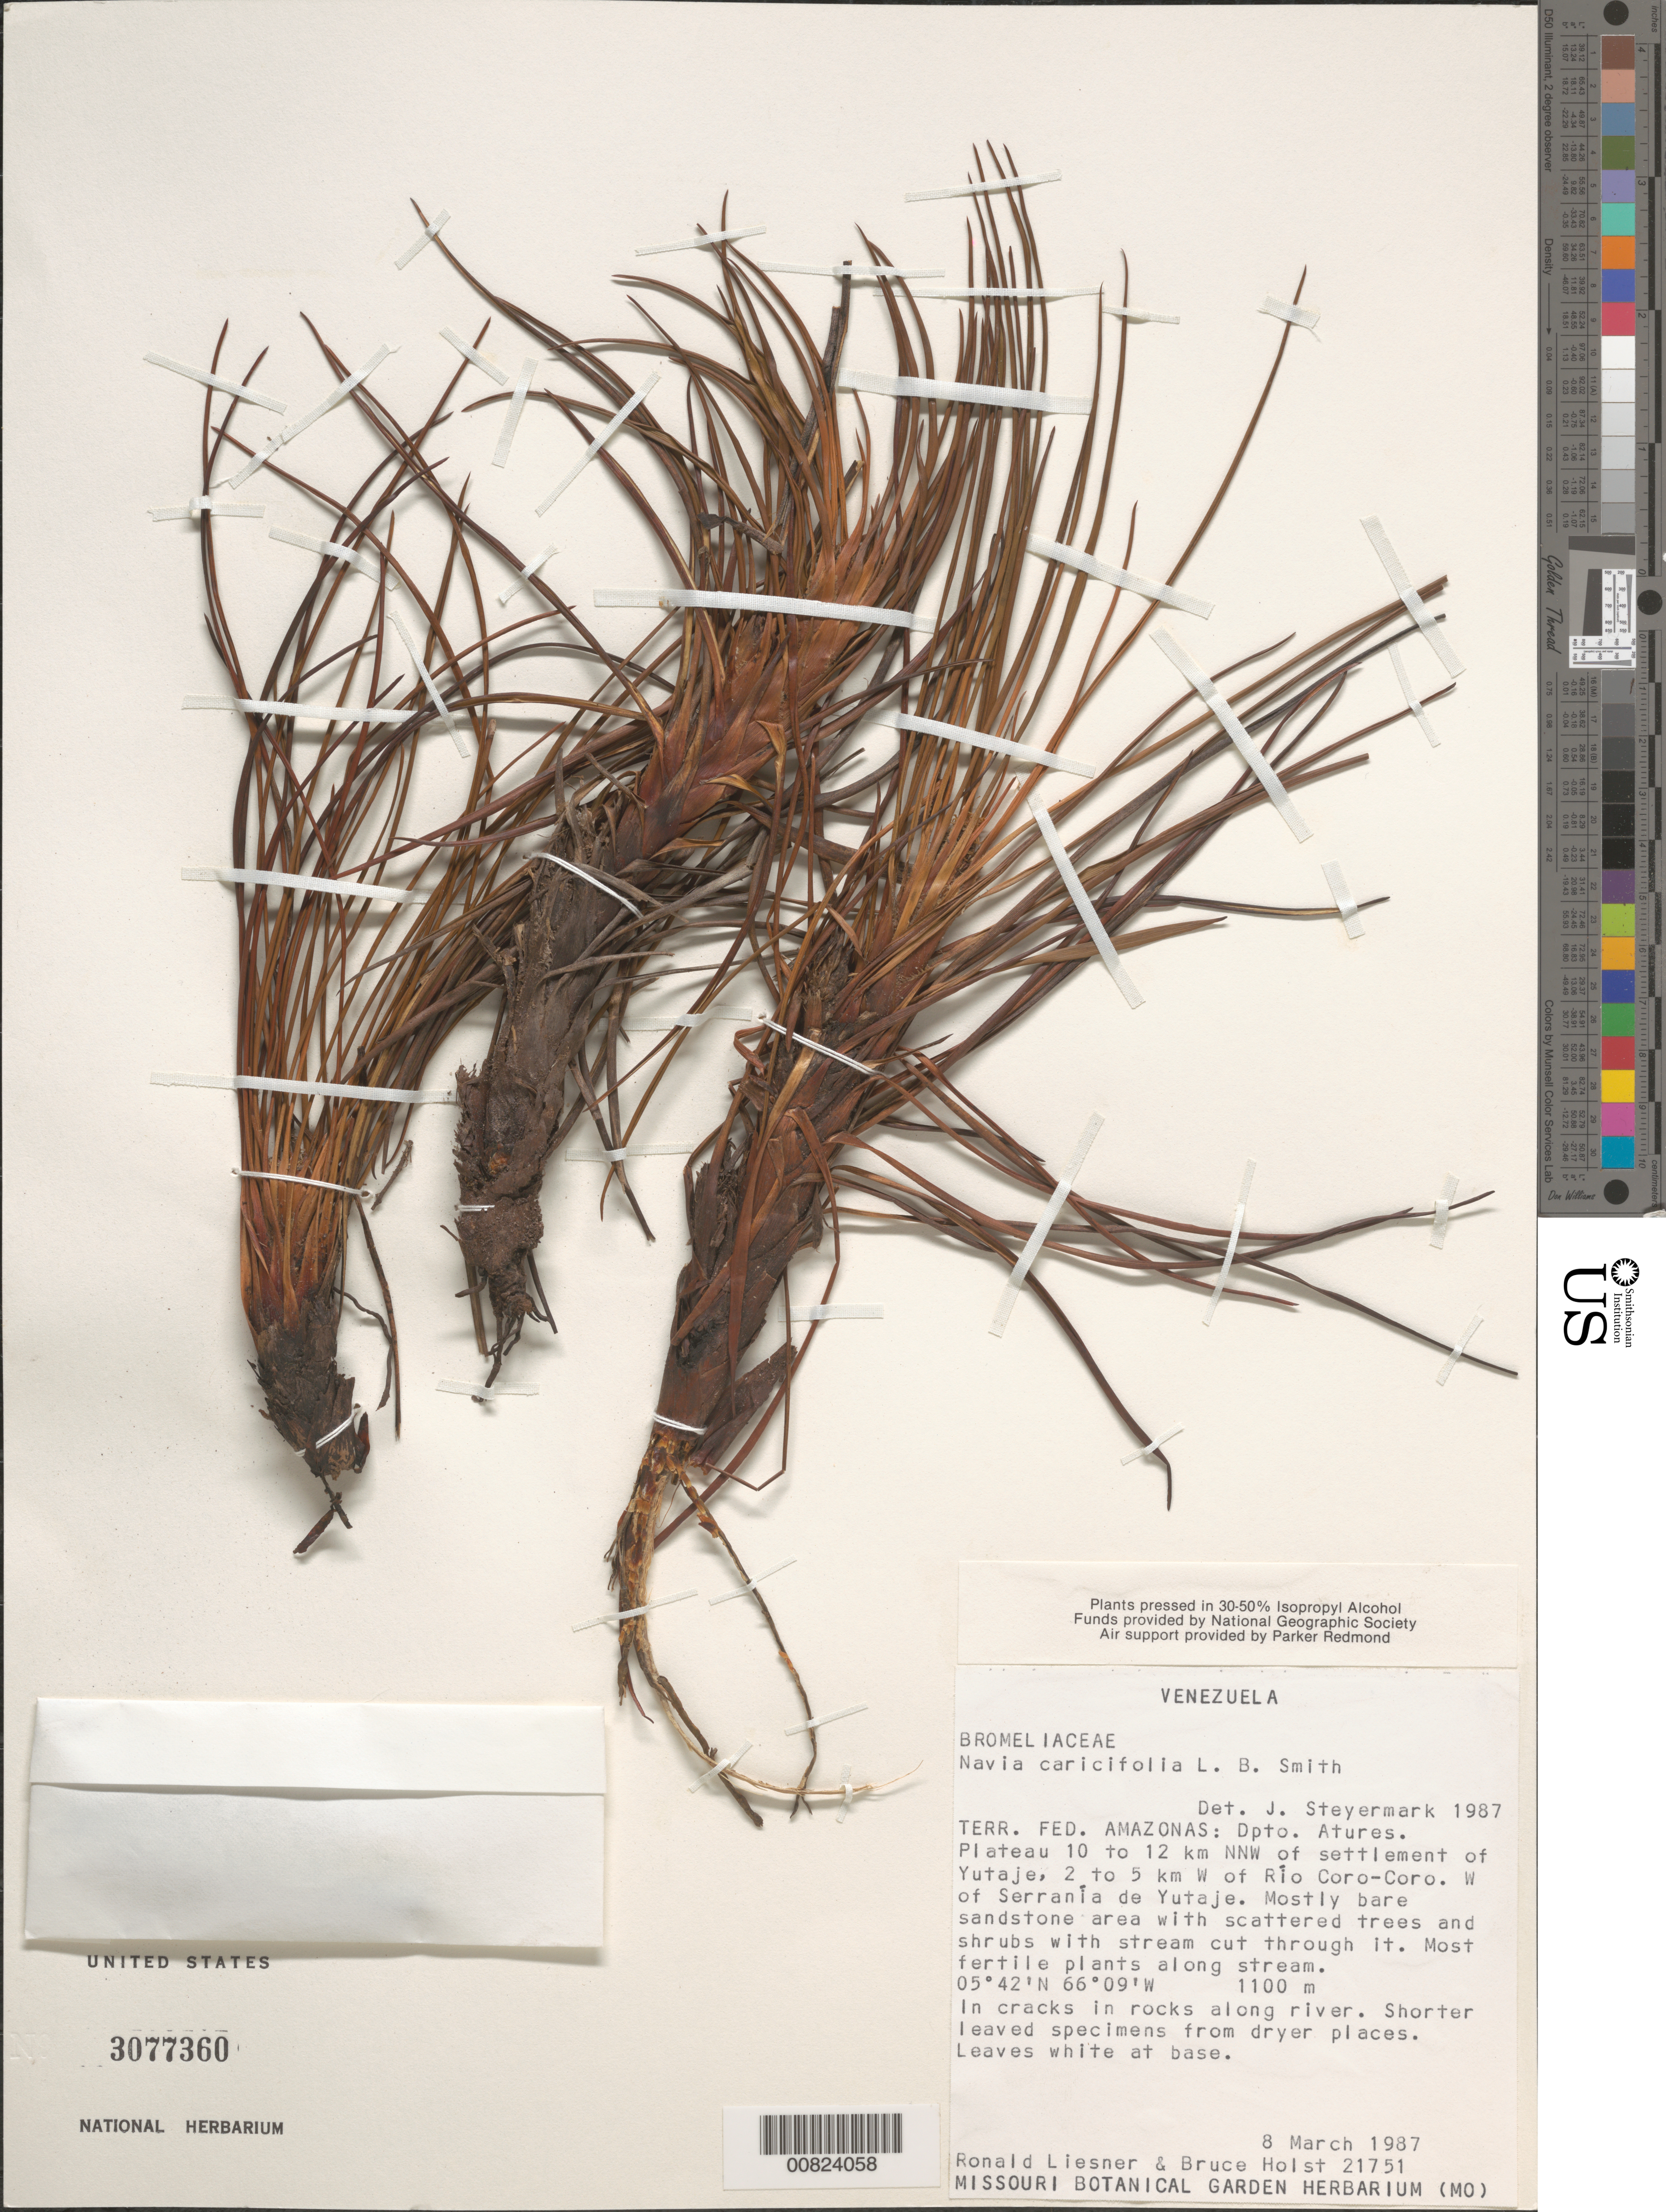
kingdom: Plantae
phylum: Tracheophyta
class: Liliopsida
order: Poales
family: Bromeliaceae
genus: Navia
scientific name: Navia caricifolia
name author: L.B. Sm.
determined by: Steyermark, Julian A., (VEN)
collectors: R. L. Liesner & B. Holst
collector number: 21751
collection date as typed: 8-Mar-87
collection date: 1987-03-08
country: Venezuela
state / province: Amazonas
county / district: Atures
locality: Yutajé settlement, 10-12 km NNW of; 2-5 km W of Río Coro-Coro, W of Serrania de Yutajé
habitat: Mostly bare sandstone area with scattered trees and shrubs with stream cut through it; in cracks and rocks along river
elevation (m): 1100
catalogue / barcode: US 3077360